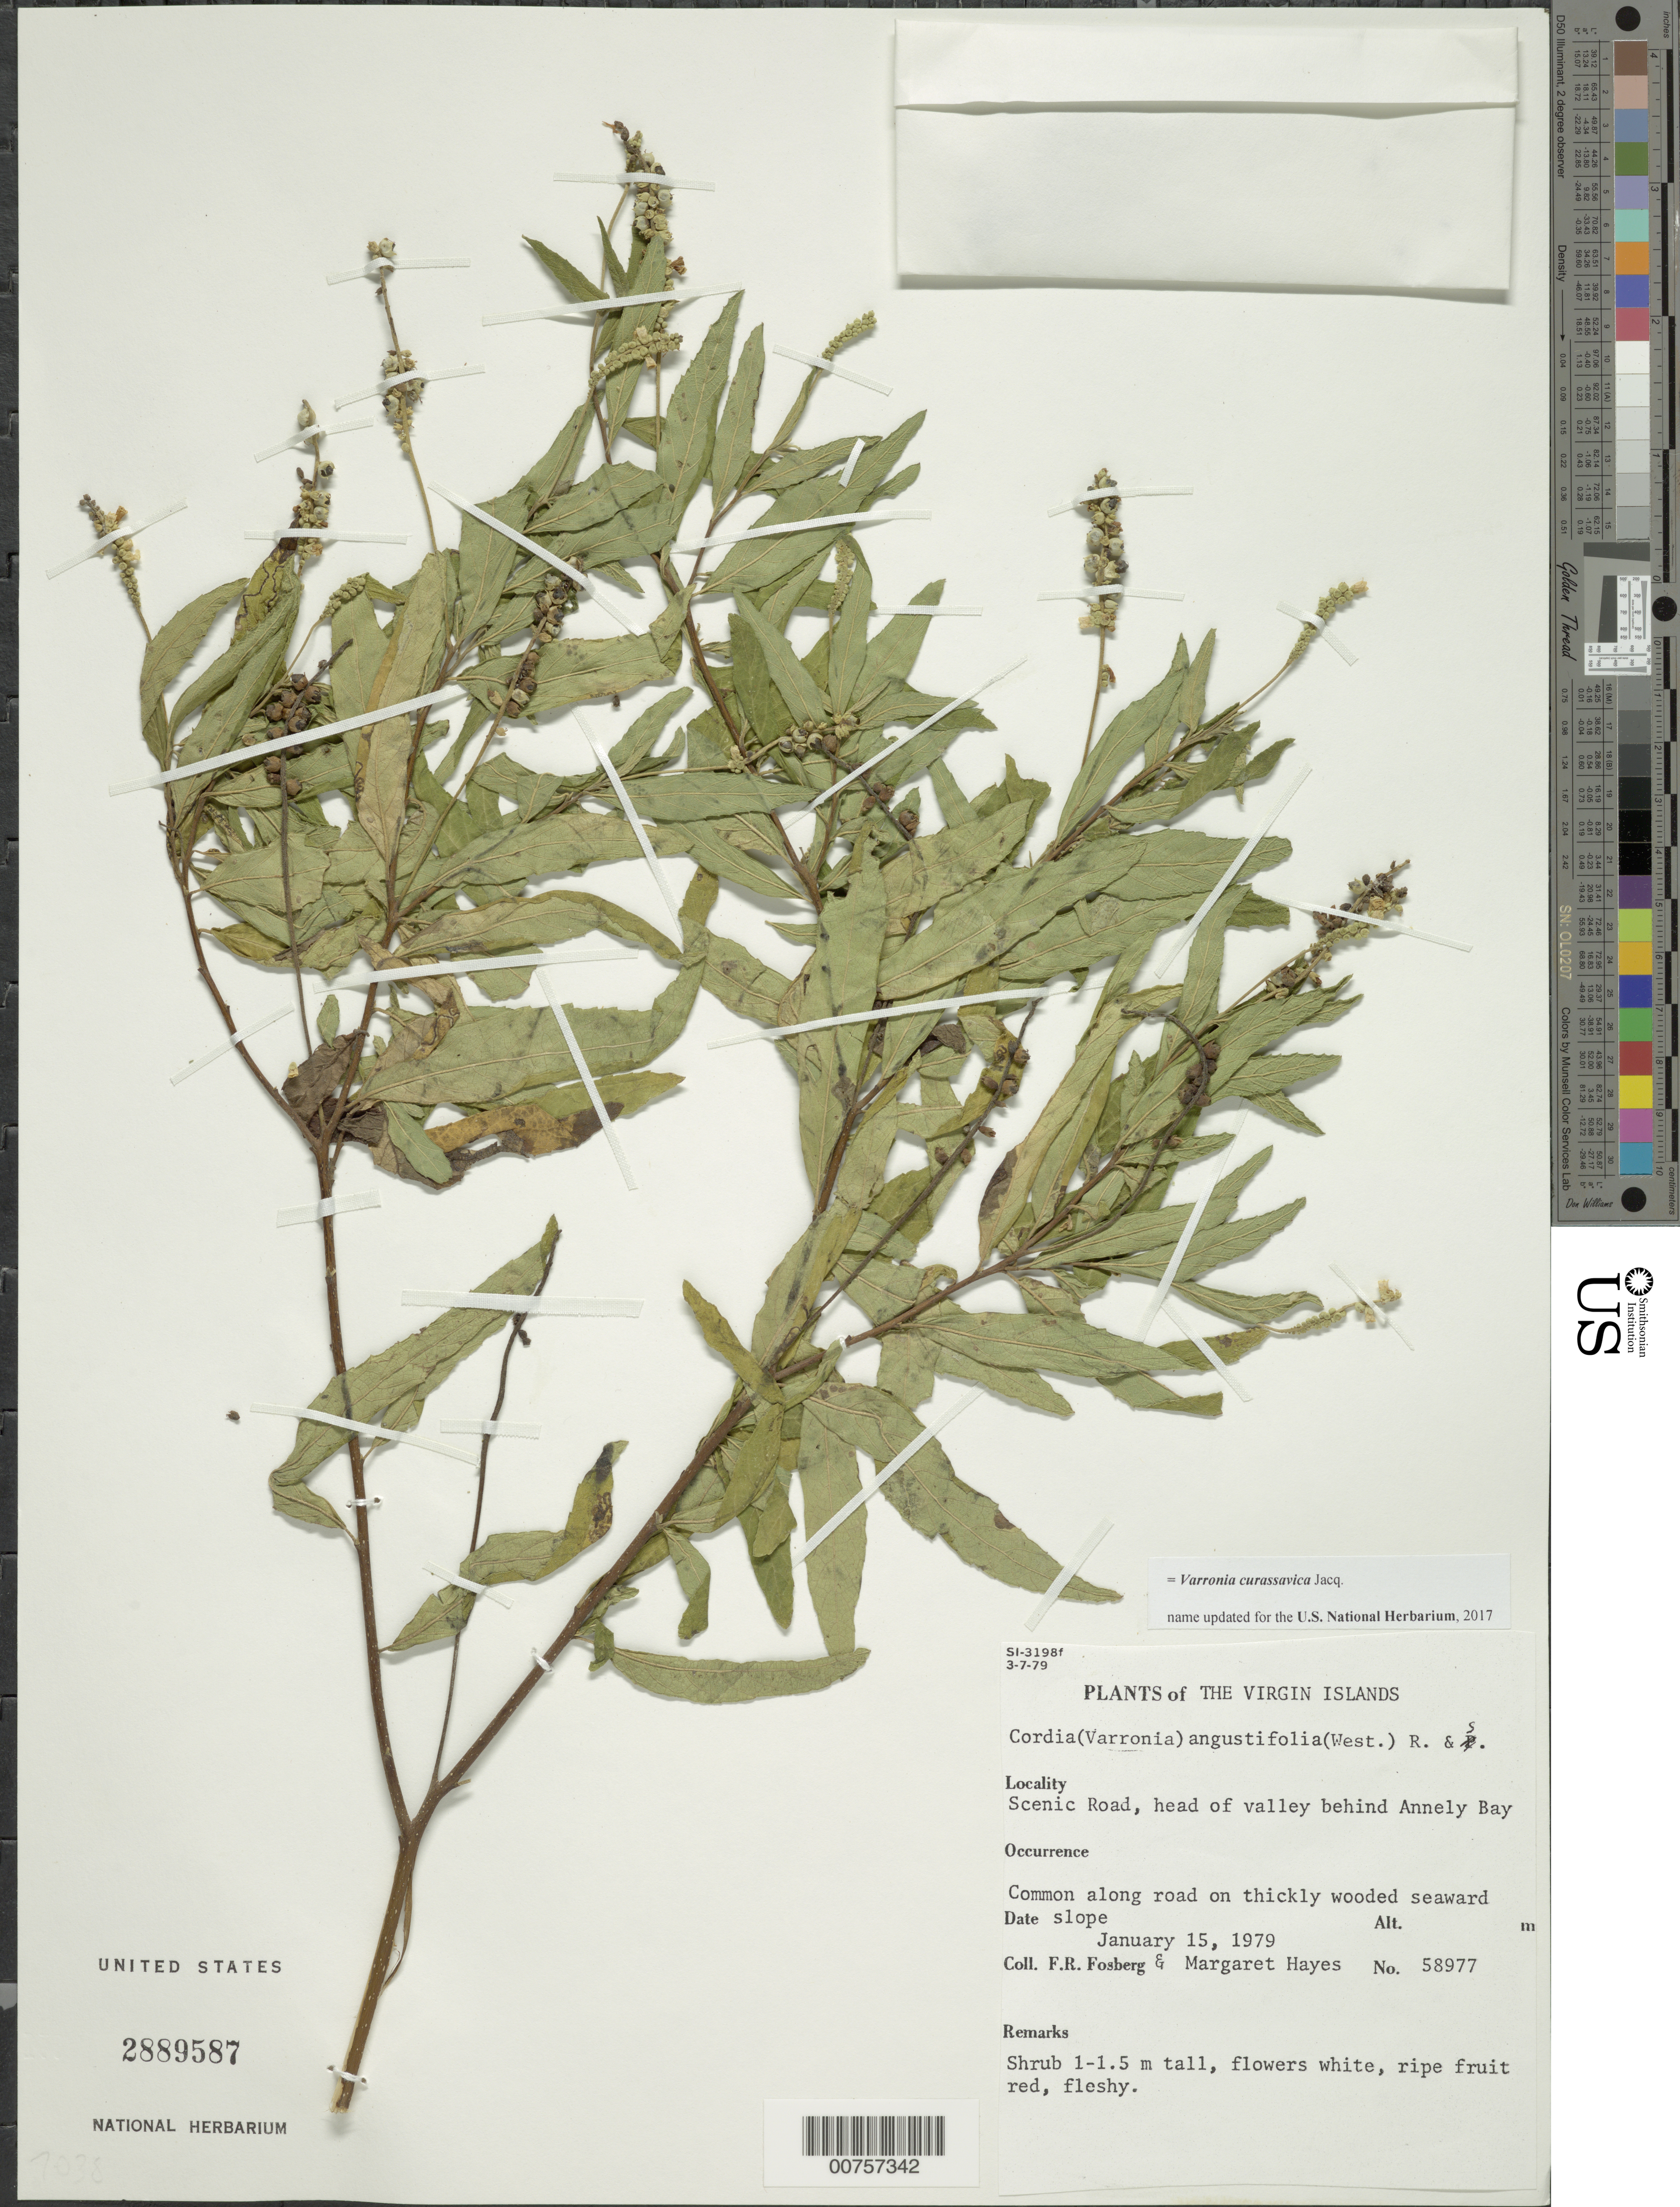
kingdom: Plantae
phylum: Tracheophyta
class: Magnoliopsida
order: Boraginales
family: Cordiaceae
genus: Varronia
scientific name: Varronia curassavica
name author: Jacq.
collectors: F. R. Fosberg & M. Hayes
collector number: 58977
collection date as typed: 15 Jan 1979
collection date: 1979-01-15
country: U.S. Virgin Islands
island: St. Croix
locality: Scenic Road, head of valley behind Annely Bay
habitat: Common along road on thickly wooded seaward slope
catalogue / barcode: US 2889587